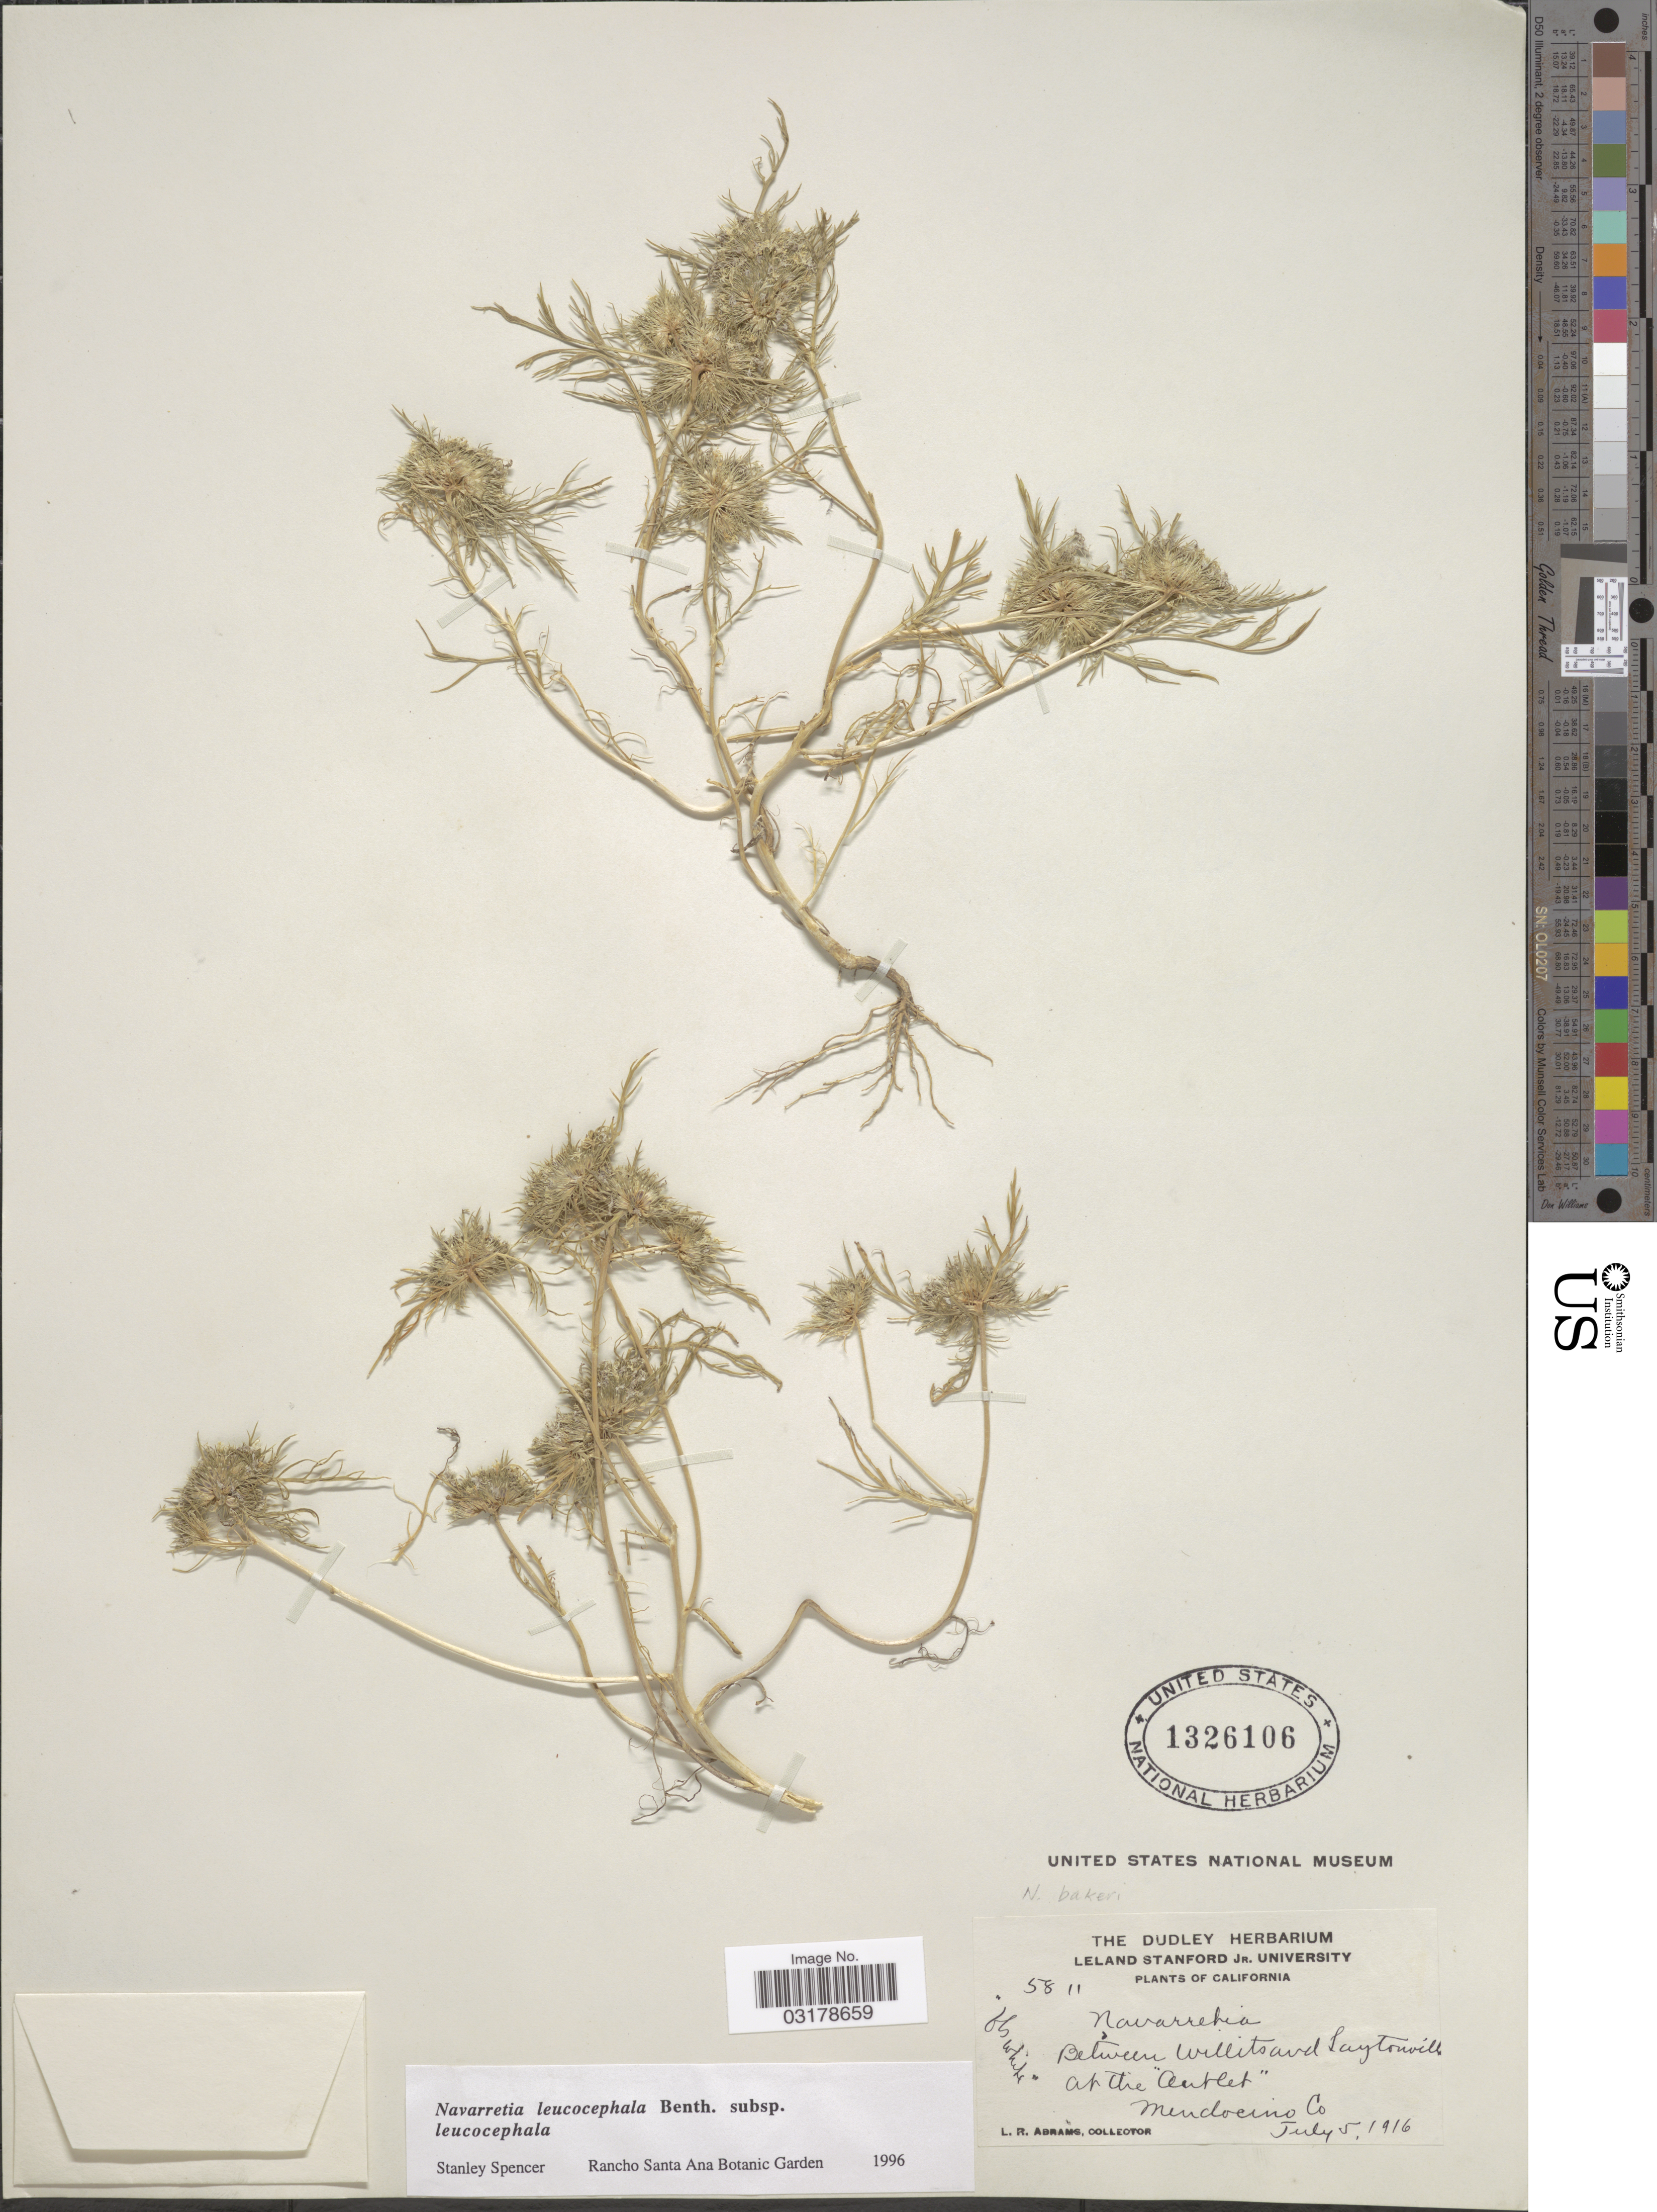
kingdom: Plantae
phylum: Tracheophyta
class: Magnoliopsida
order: Ericales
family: Polemoniaceae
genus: Navarretia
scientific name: Navarretia leucocephala subsp. leucocephala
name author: Benth.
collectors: L. Abrams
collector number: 5811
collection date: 1916-07-05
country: United States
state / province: California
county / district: Mendocino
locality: Between Willits and Laytonville at the "Outlet". Mendocino CO.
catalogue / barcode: US 1326106